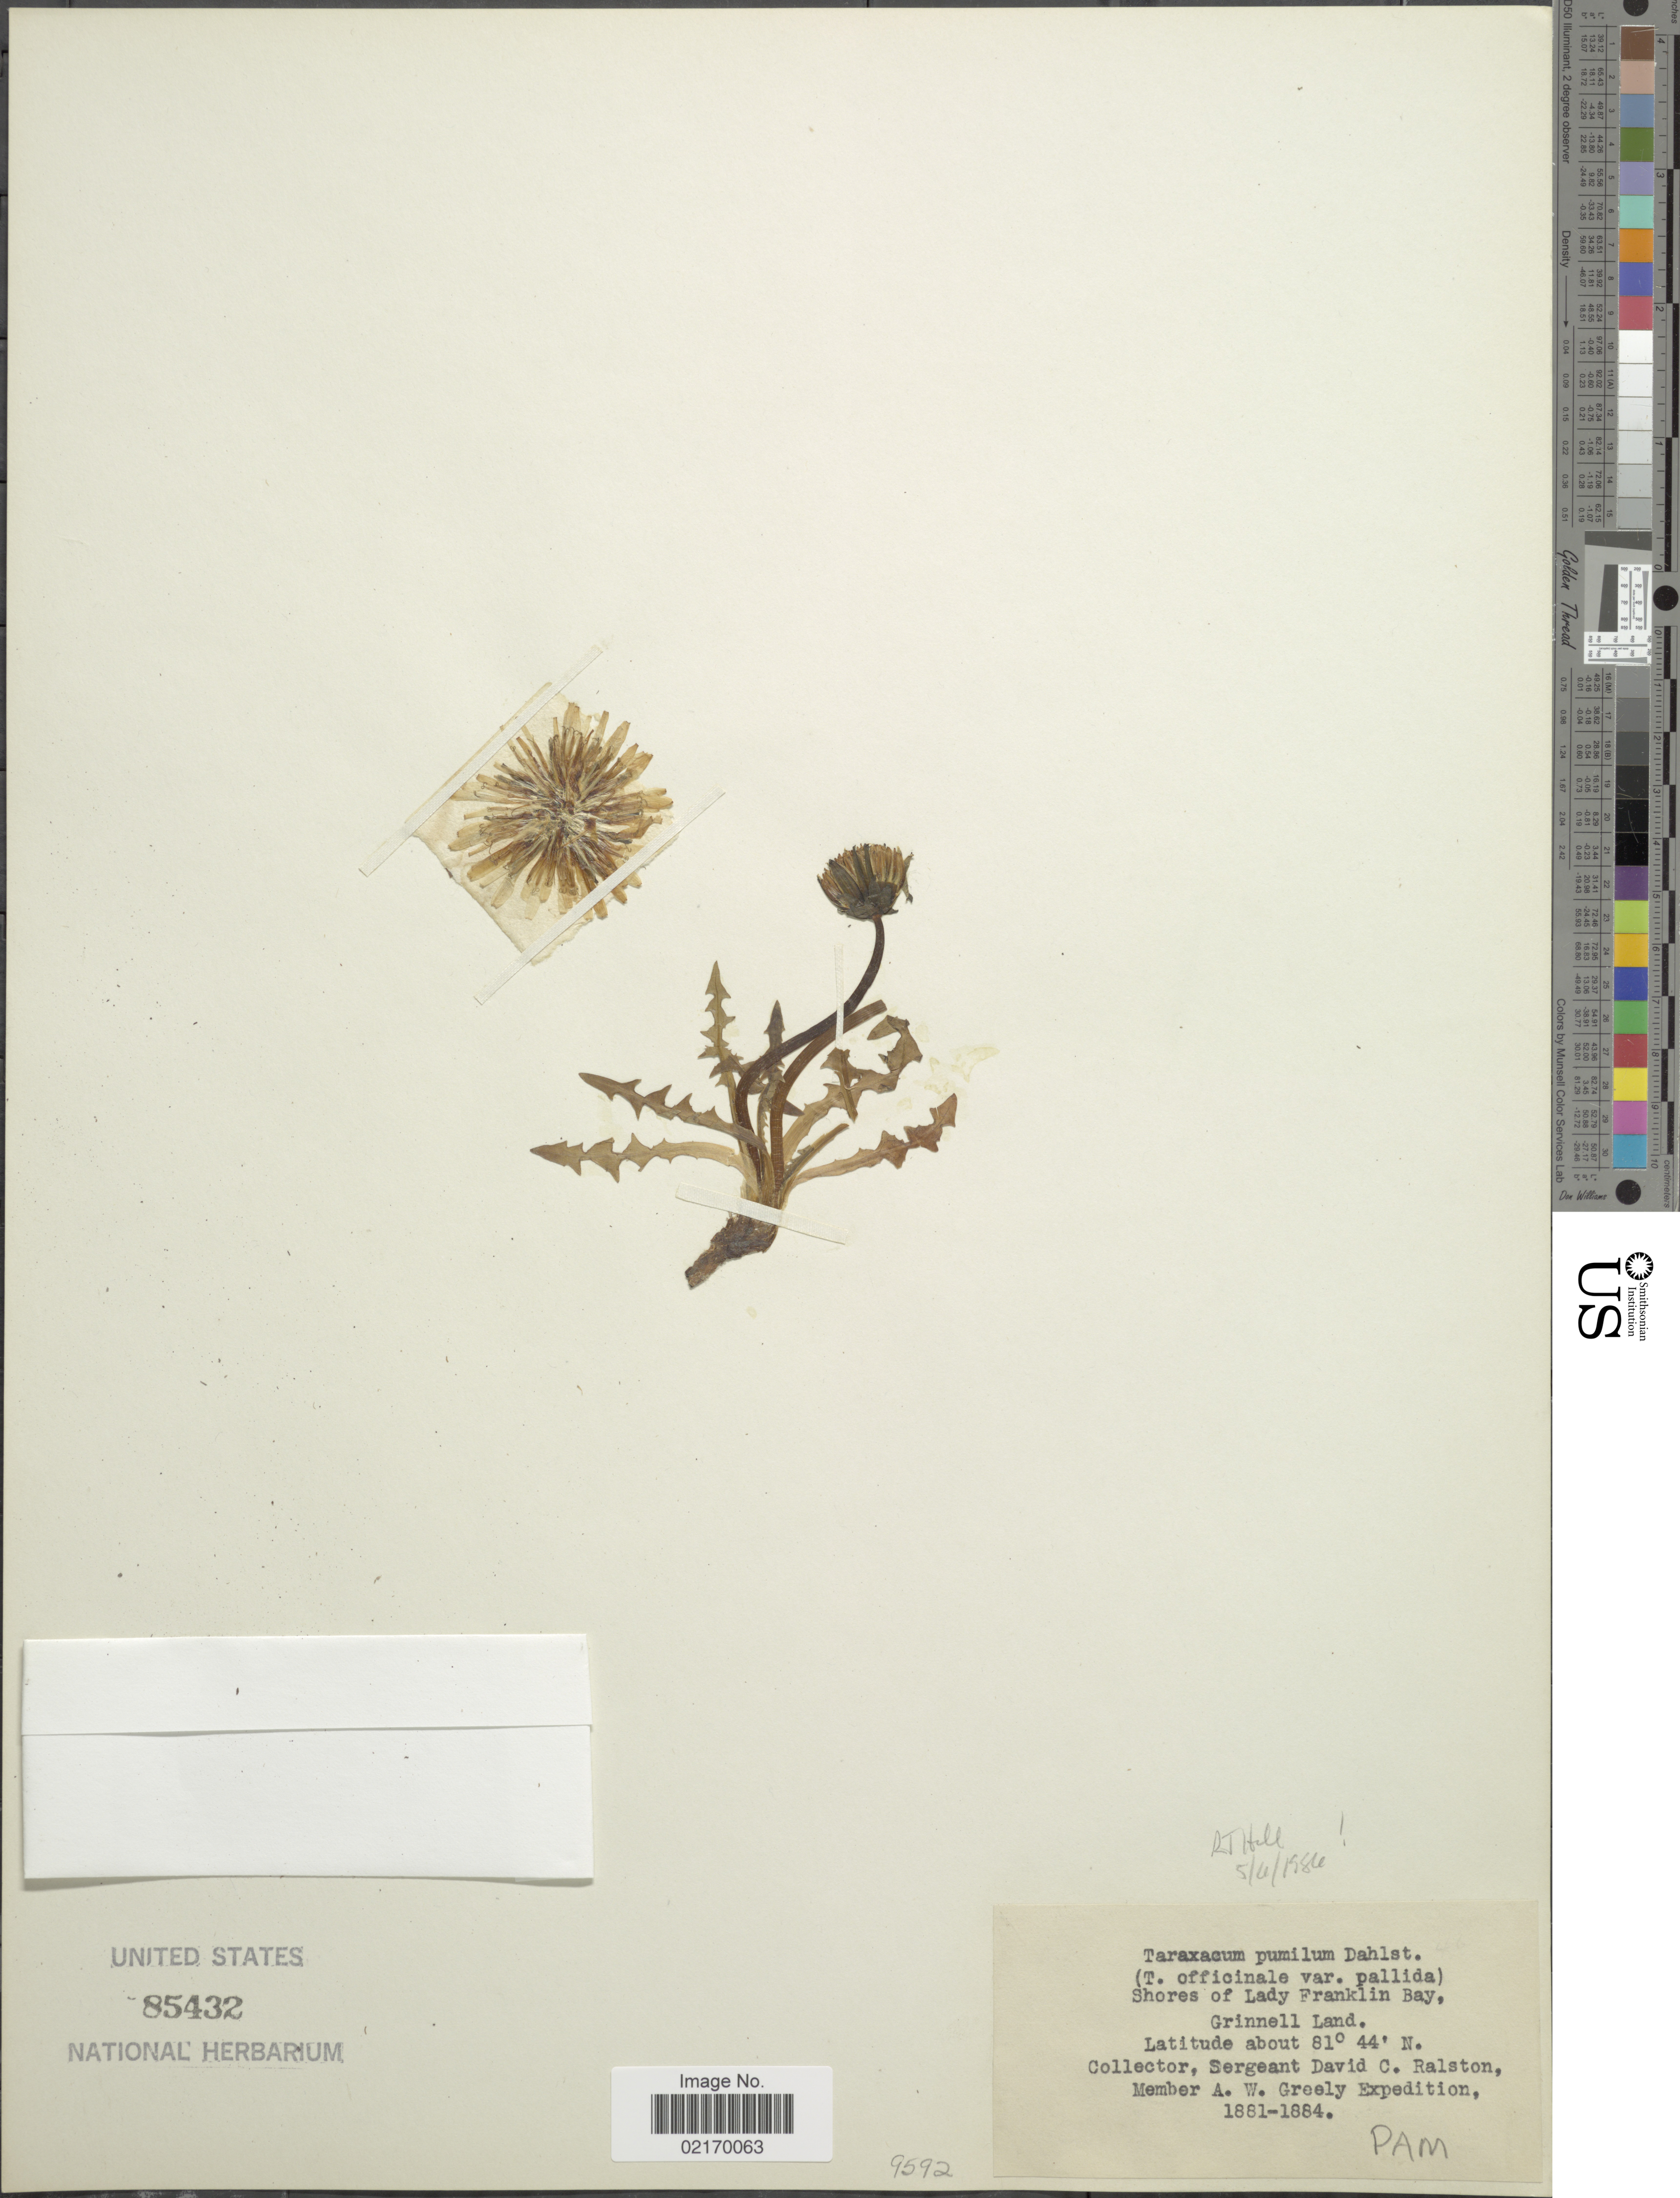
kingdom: Plantae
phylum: Tracheophyta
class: Magnoliopsida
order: Asterales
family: Asteraceae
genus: Taraxacum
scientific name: Taraxacum holmenianum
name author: Sahlin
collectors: D. Ralston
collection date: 1881/1884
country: Canada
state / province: Nunavut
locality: Shores of Lady Franklin Bay, Grinnell Land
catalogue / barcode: US 85432